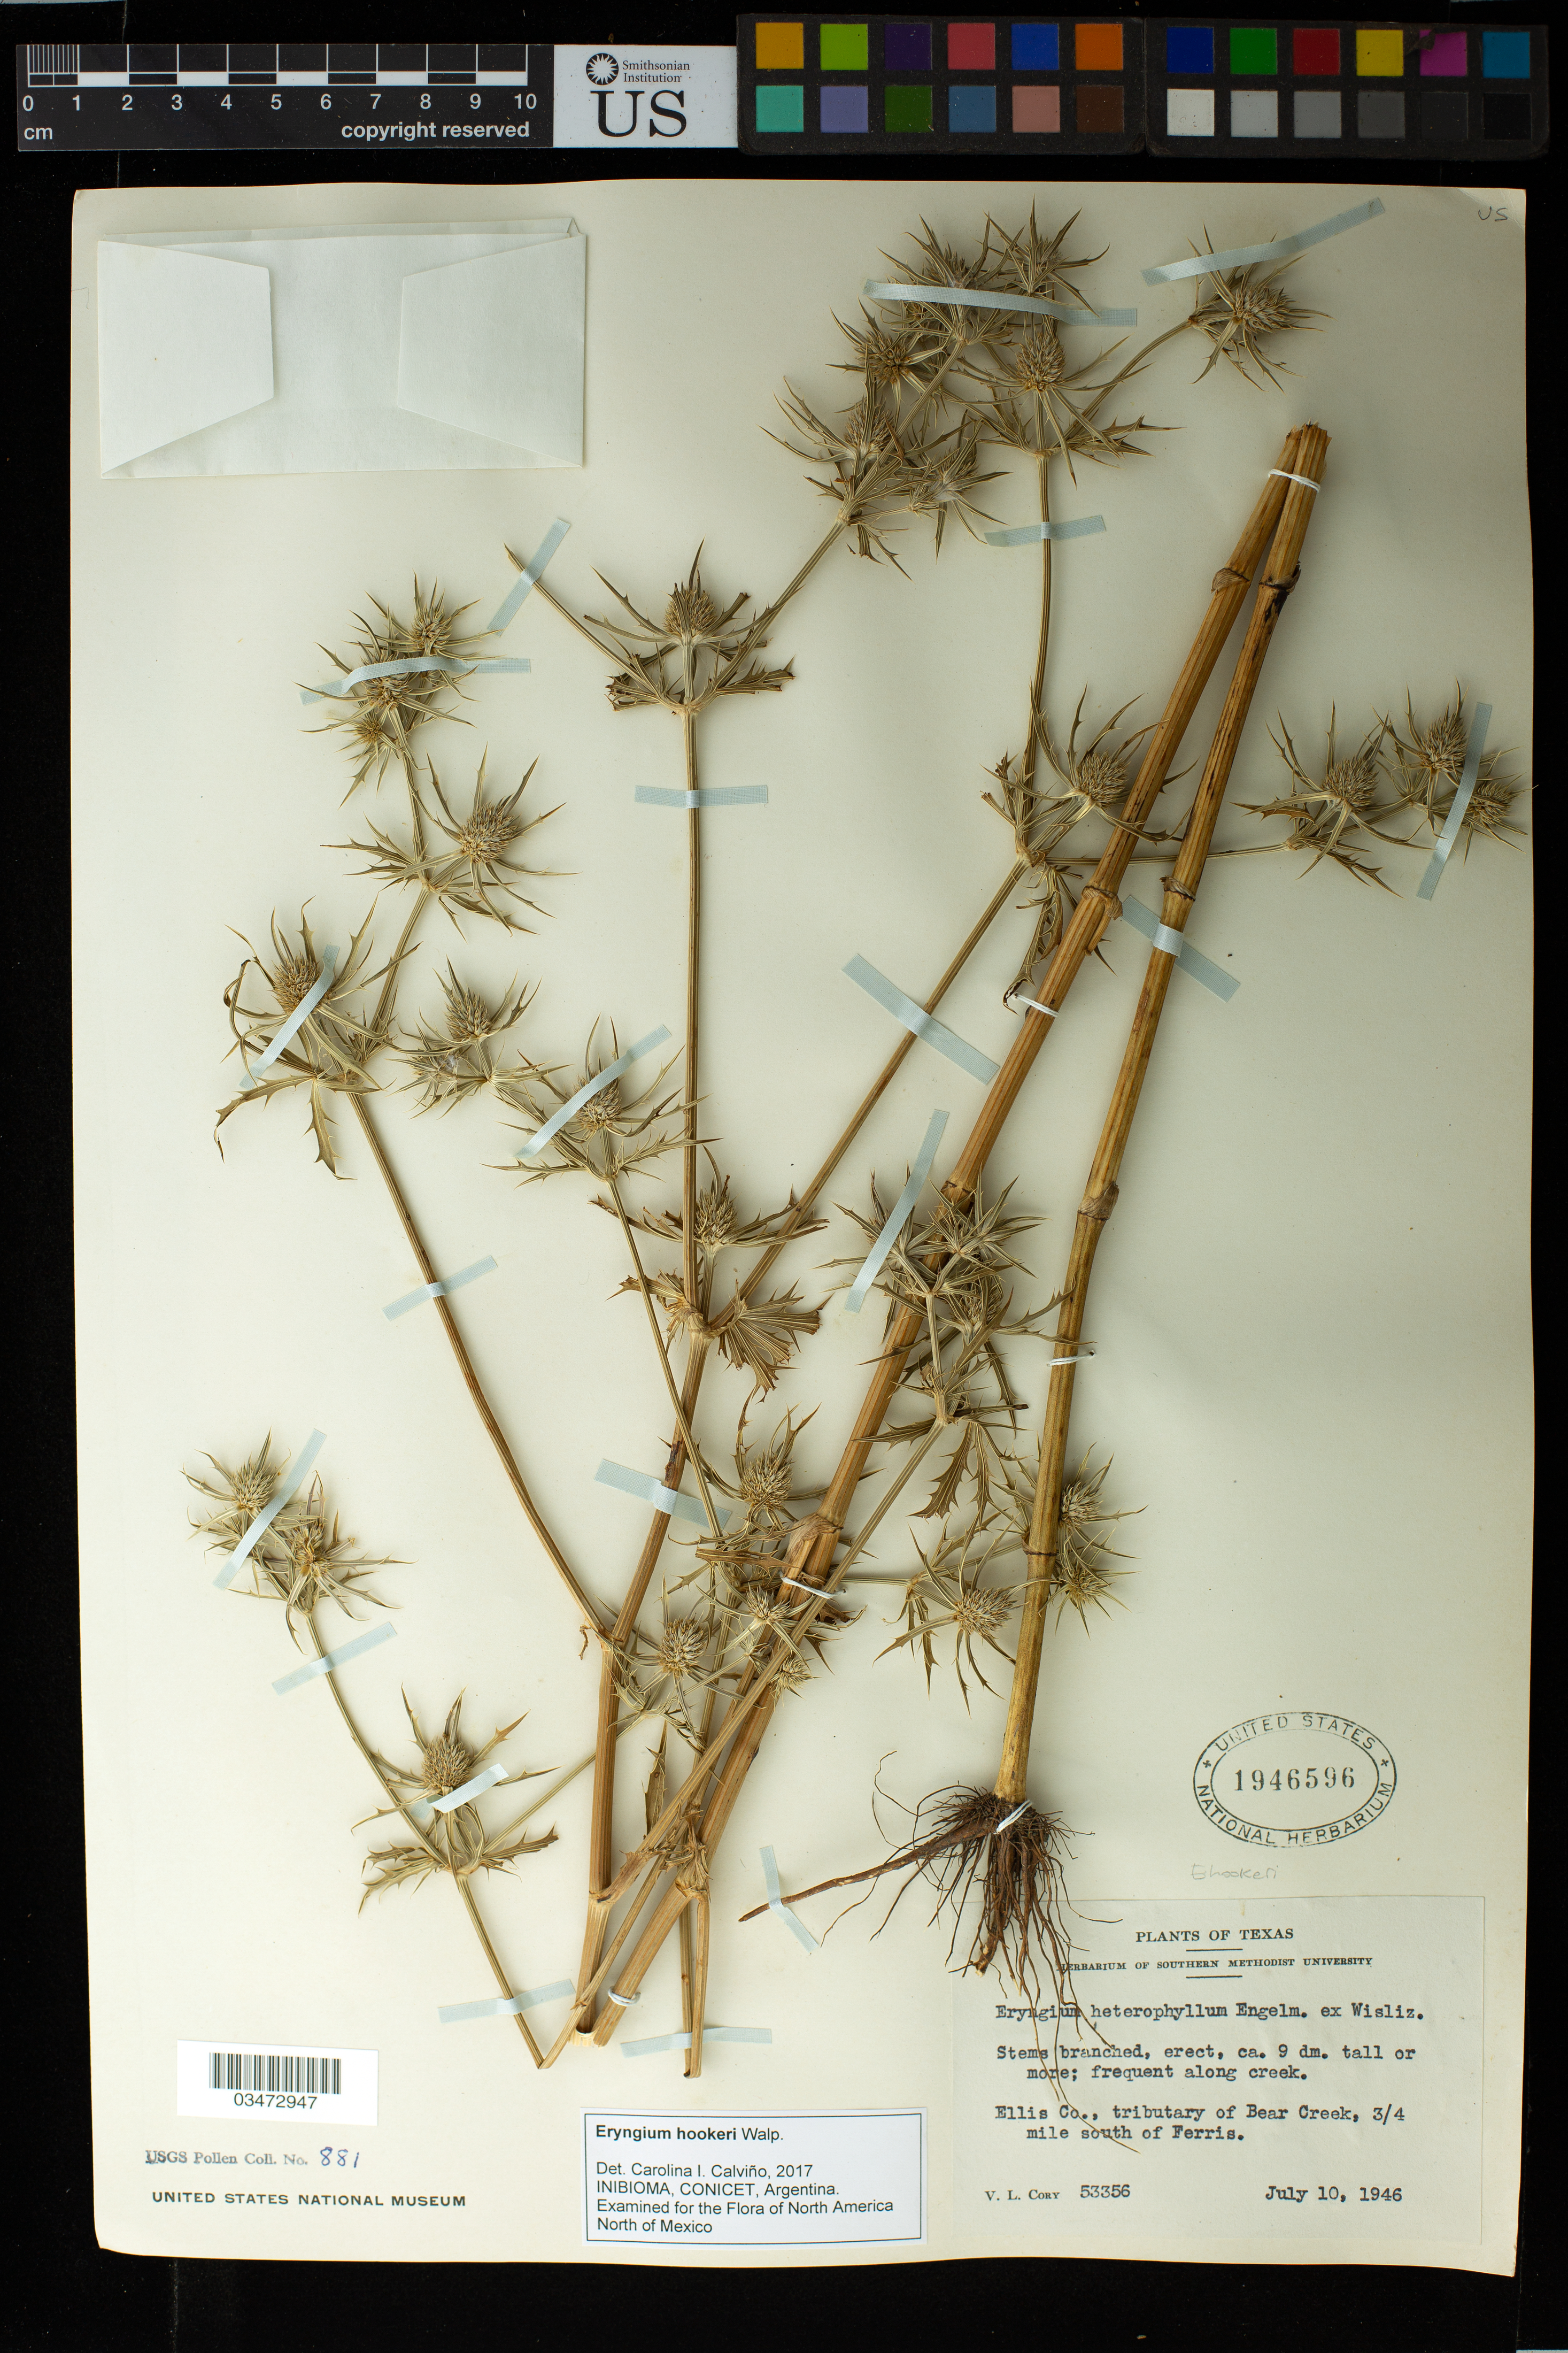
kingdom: Plantae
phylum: Tracheophyta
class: Magnoliopsida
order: Apiales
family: Apiaceae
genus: Eryngium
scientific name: Eryngium hookeri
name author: Walp.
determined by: Calviño, C. I.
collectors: V. Cory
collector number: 53356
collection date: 1946-07-10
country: United States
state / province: Texas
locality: Ellis Co., tributary of Bear Creek, 3/4 mile south of Ferris.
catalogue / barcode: US 1946596